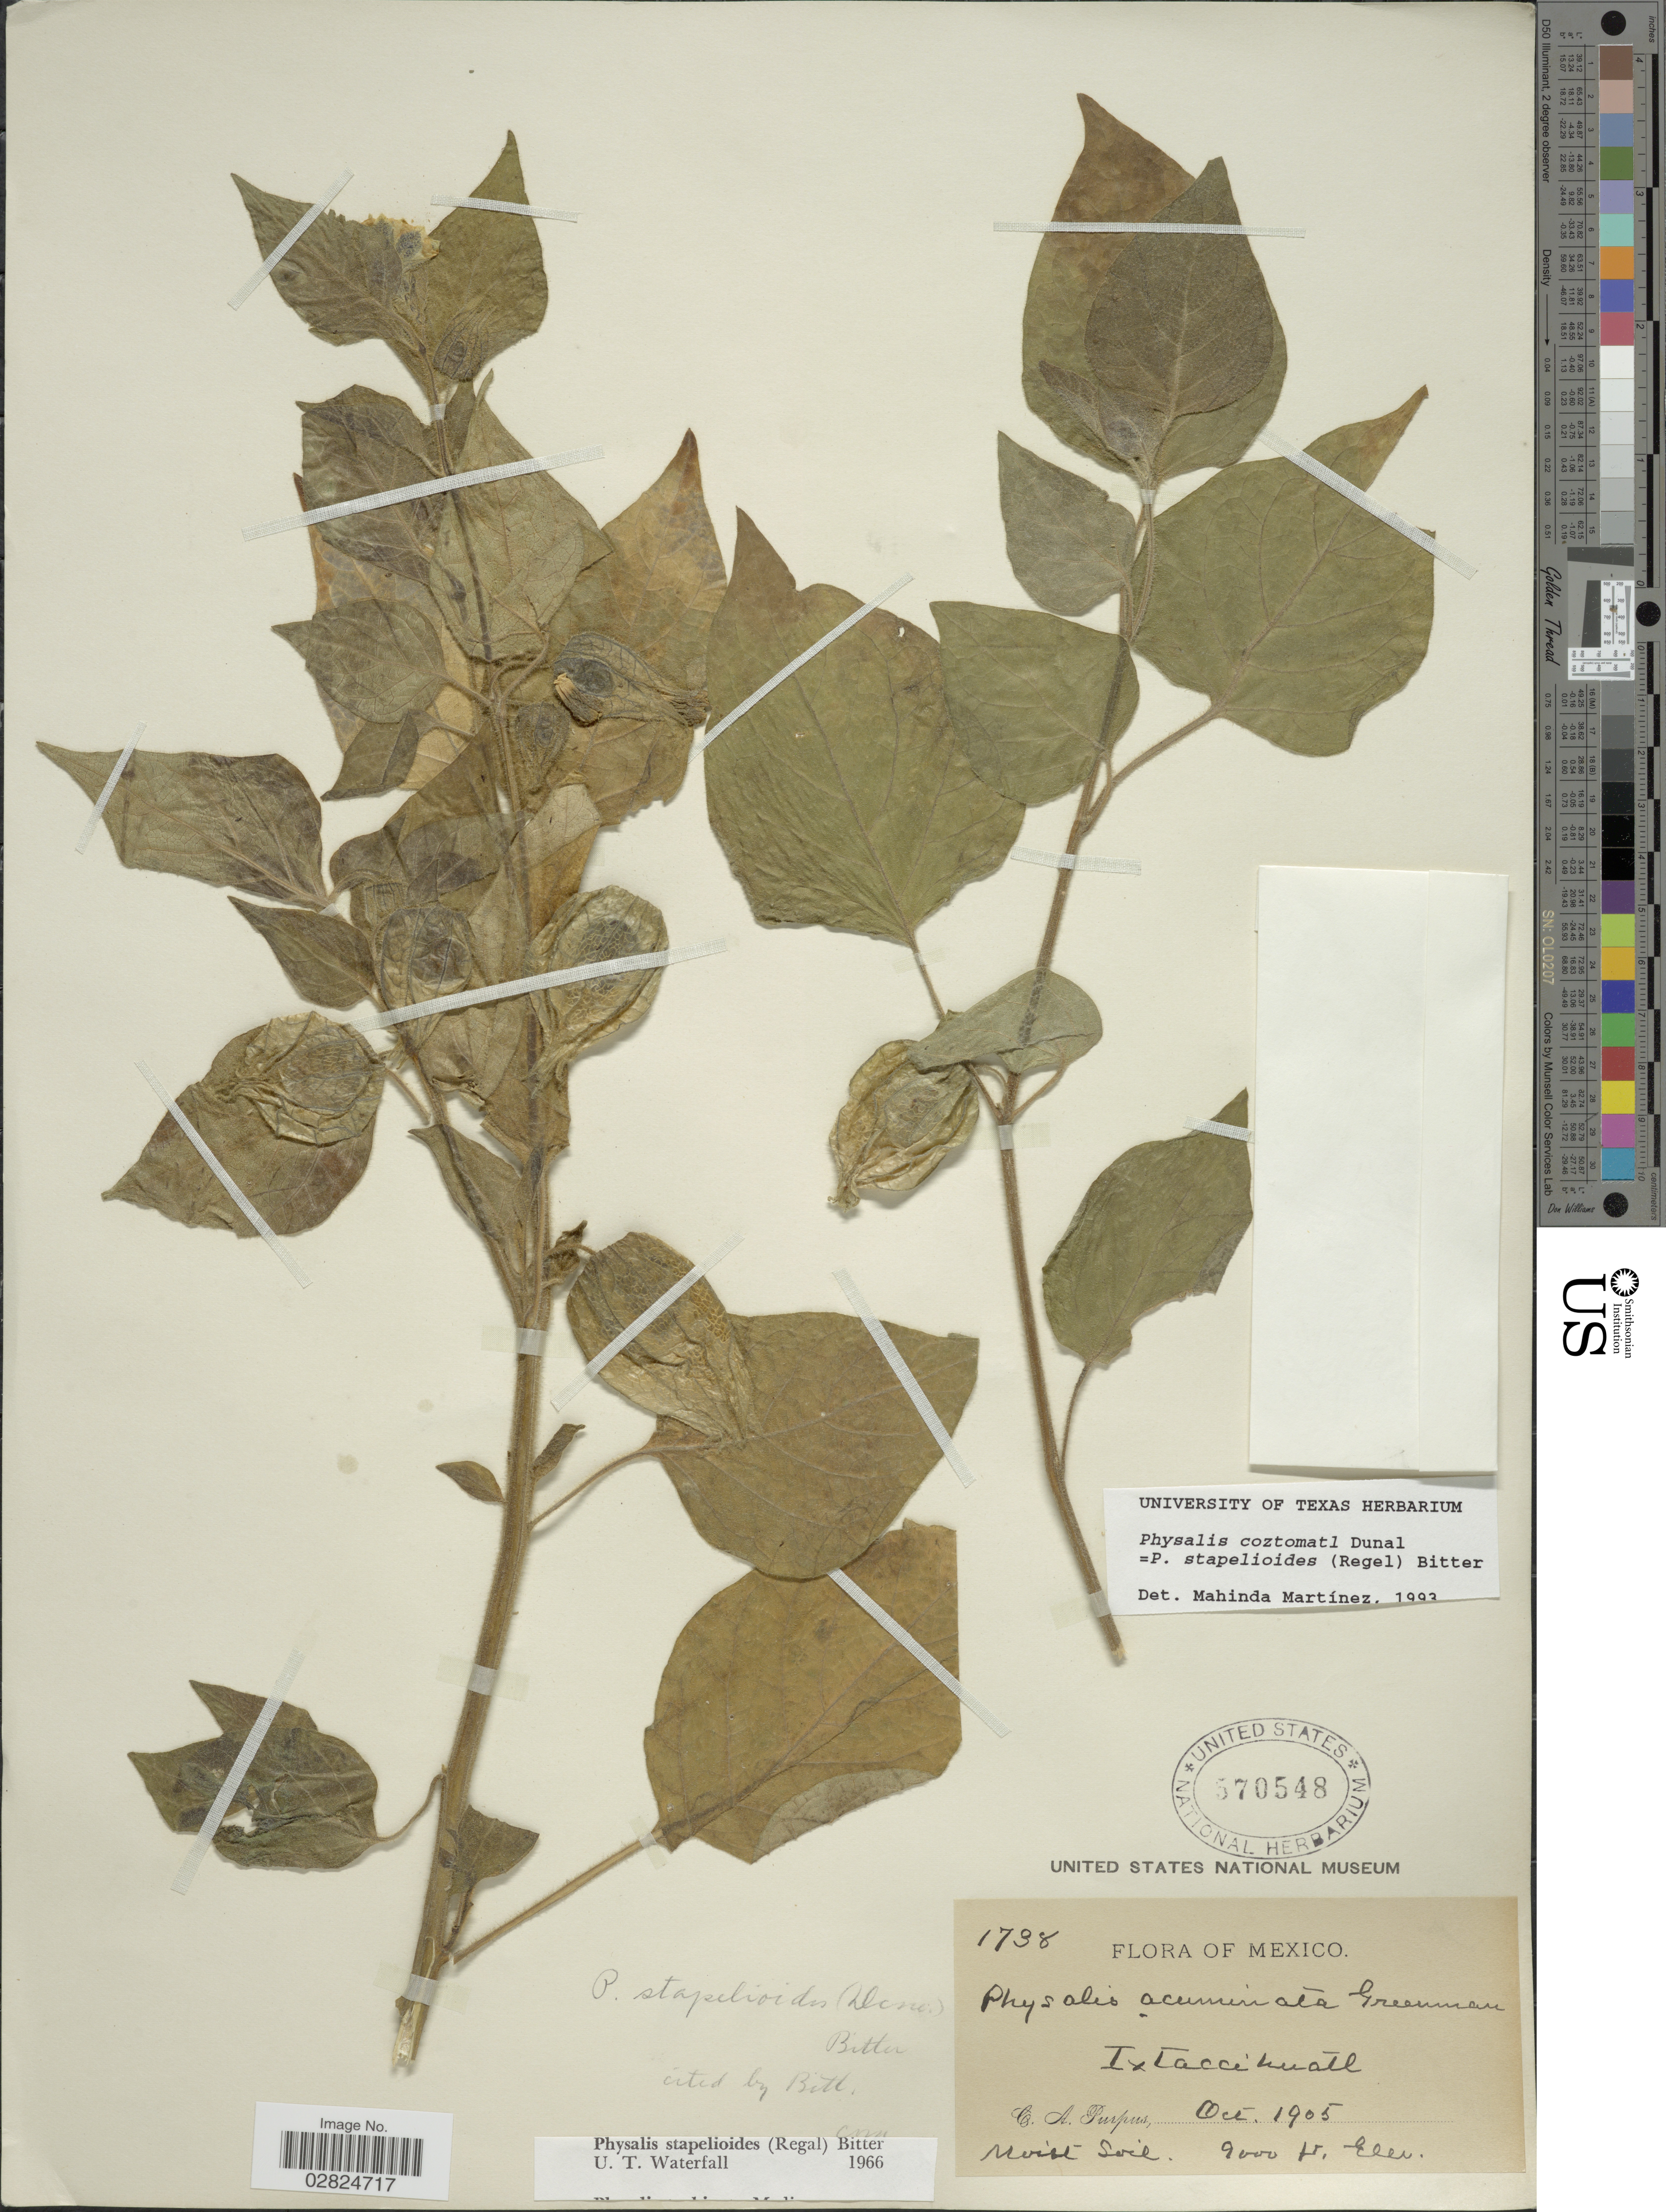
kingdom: Plantae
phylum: Tracheophyta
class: Magnoliopsida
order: Solanales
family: Solanaceae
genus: Physalis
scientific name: Physalis coztomatl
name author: Dunal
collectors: C. A. Purpus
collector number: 1738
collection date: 1905-10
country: Mexico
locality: Ixtaccihuatl.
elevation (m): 2743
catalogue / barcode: US 570548